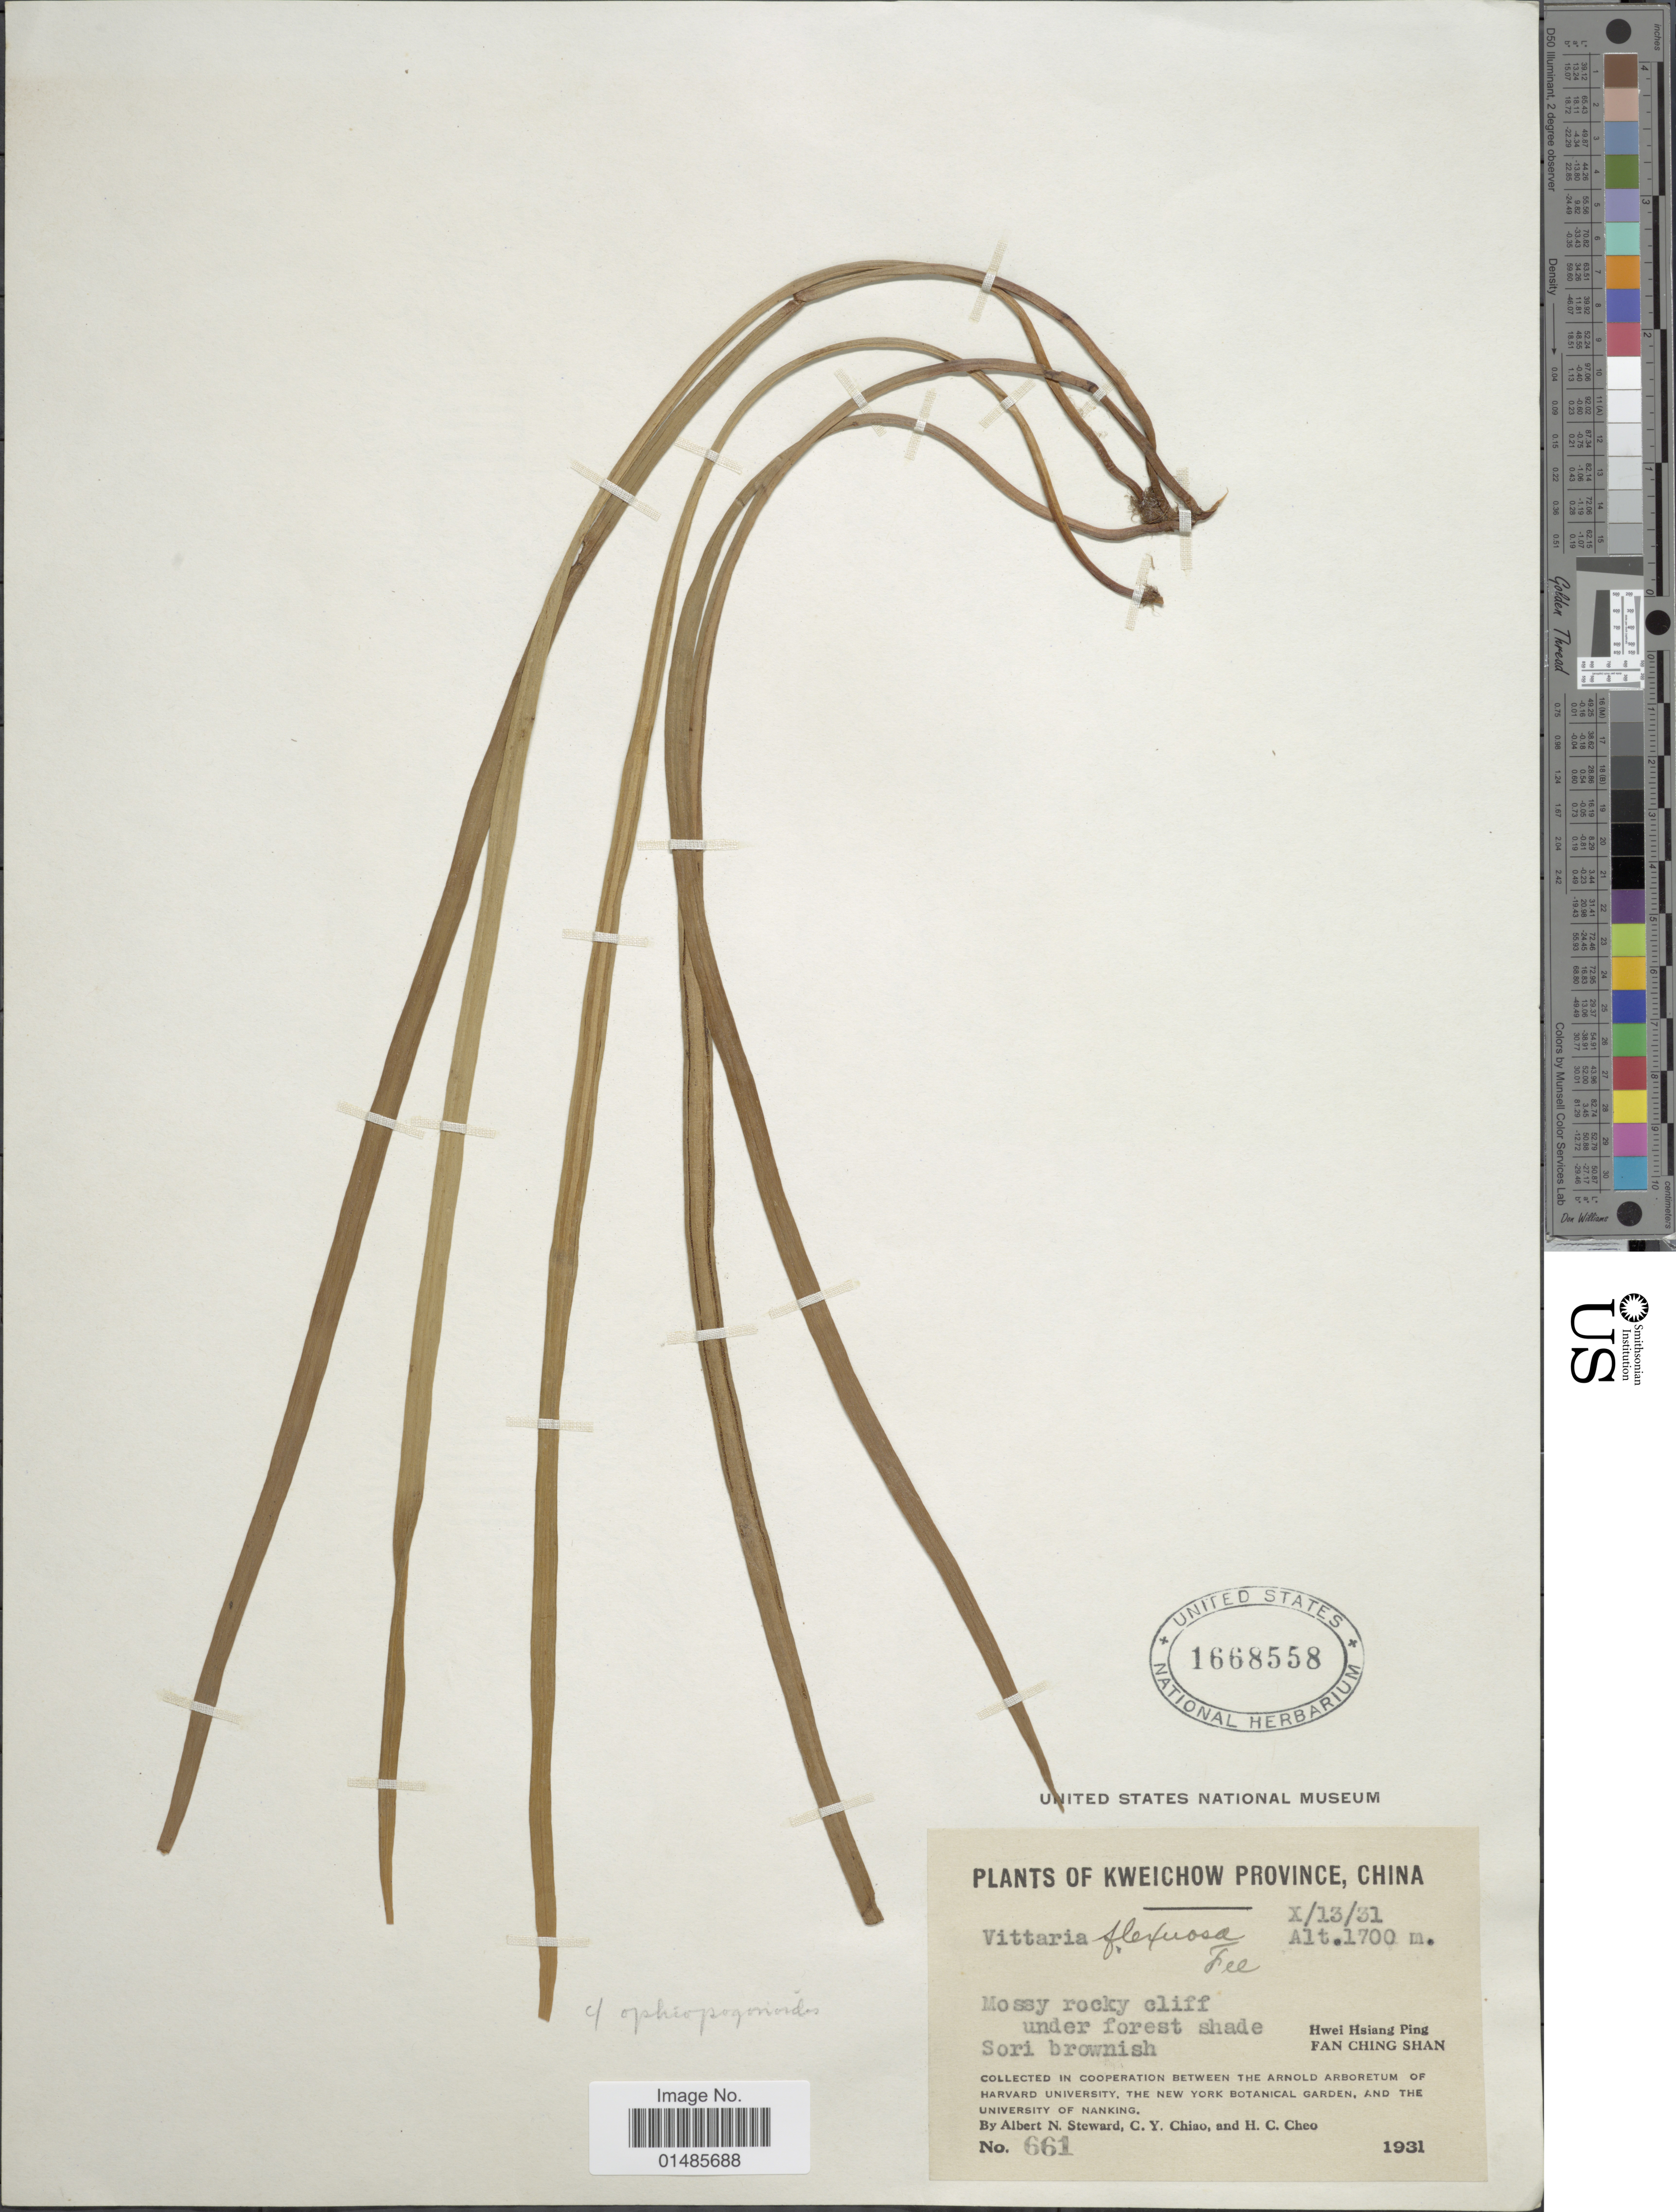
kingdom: Plantae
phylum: Tracheophyta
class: Polypodiopsida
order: Polypodiales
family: Pteridaceae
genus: Haplopteris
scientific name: Haplopteris flexuosa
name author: (Fée) E.H. Crane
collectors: A. N. Steward, C. Y. Chiao & H. Cheo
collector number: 661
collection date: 1931-10-13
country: China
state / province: Guizhou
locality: Kweichow Province. Hwei Hsiang Ping. Fan Ching Shan.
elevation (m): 1700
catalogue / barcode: US 1668558